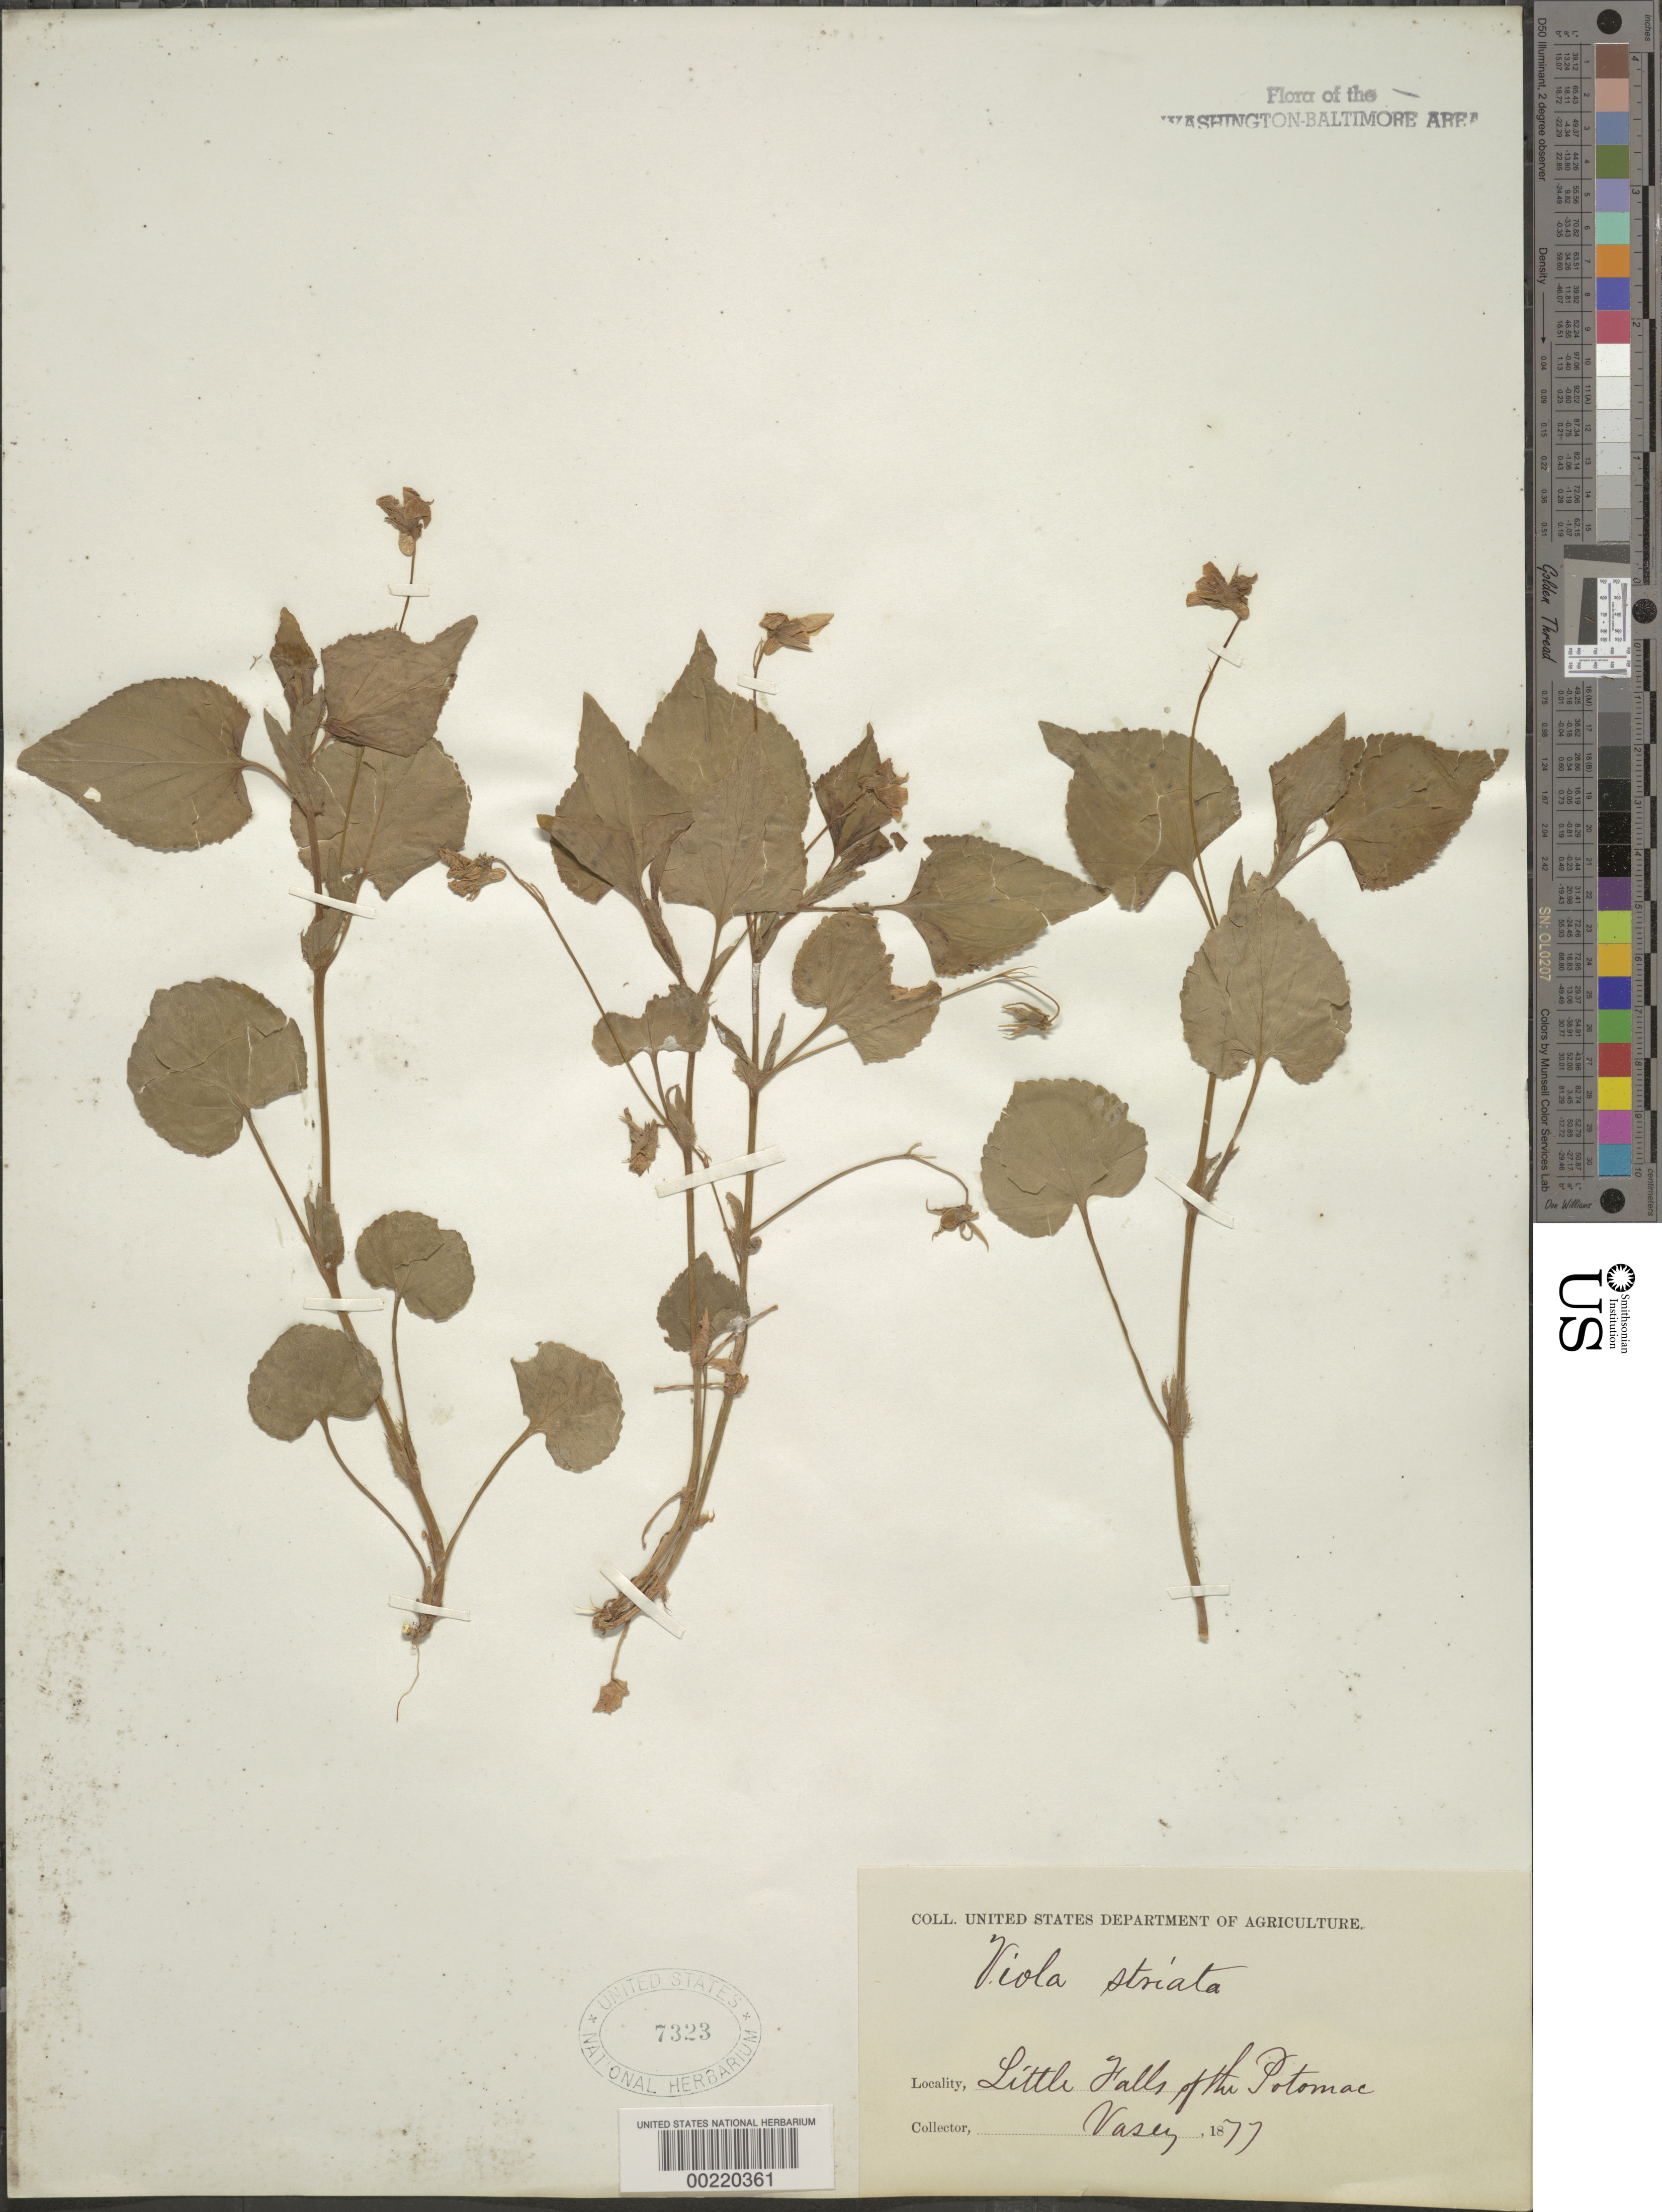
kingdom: Plantae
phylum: Tracheophyta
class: Magnoliopsida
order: Malpighiales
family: Violaceae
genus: Viola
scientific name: Viola striata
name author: Aiton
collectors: G. Vasey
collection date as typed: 1877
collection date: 1877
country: United States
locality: Little Falls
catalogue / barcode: US 7323